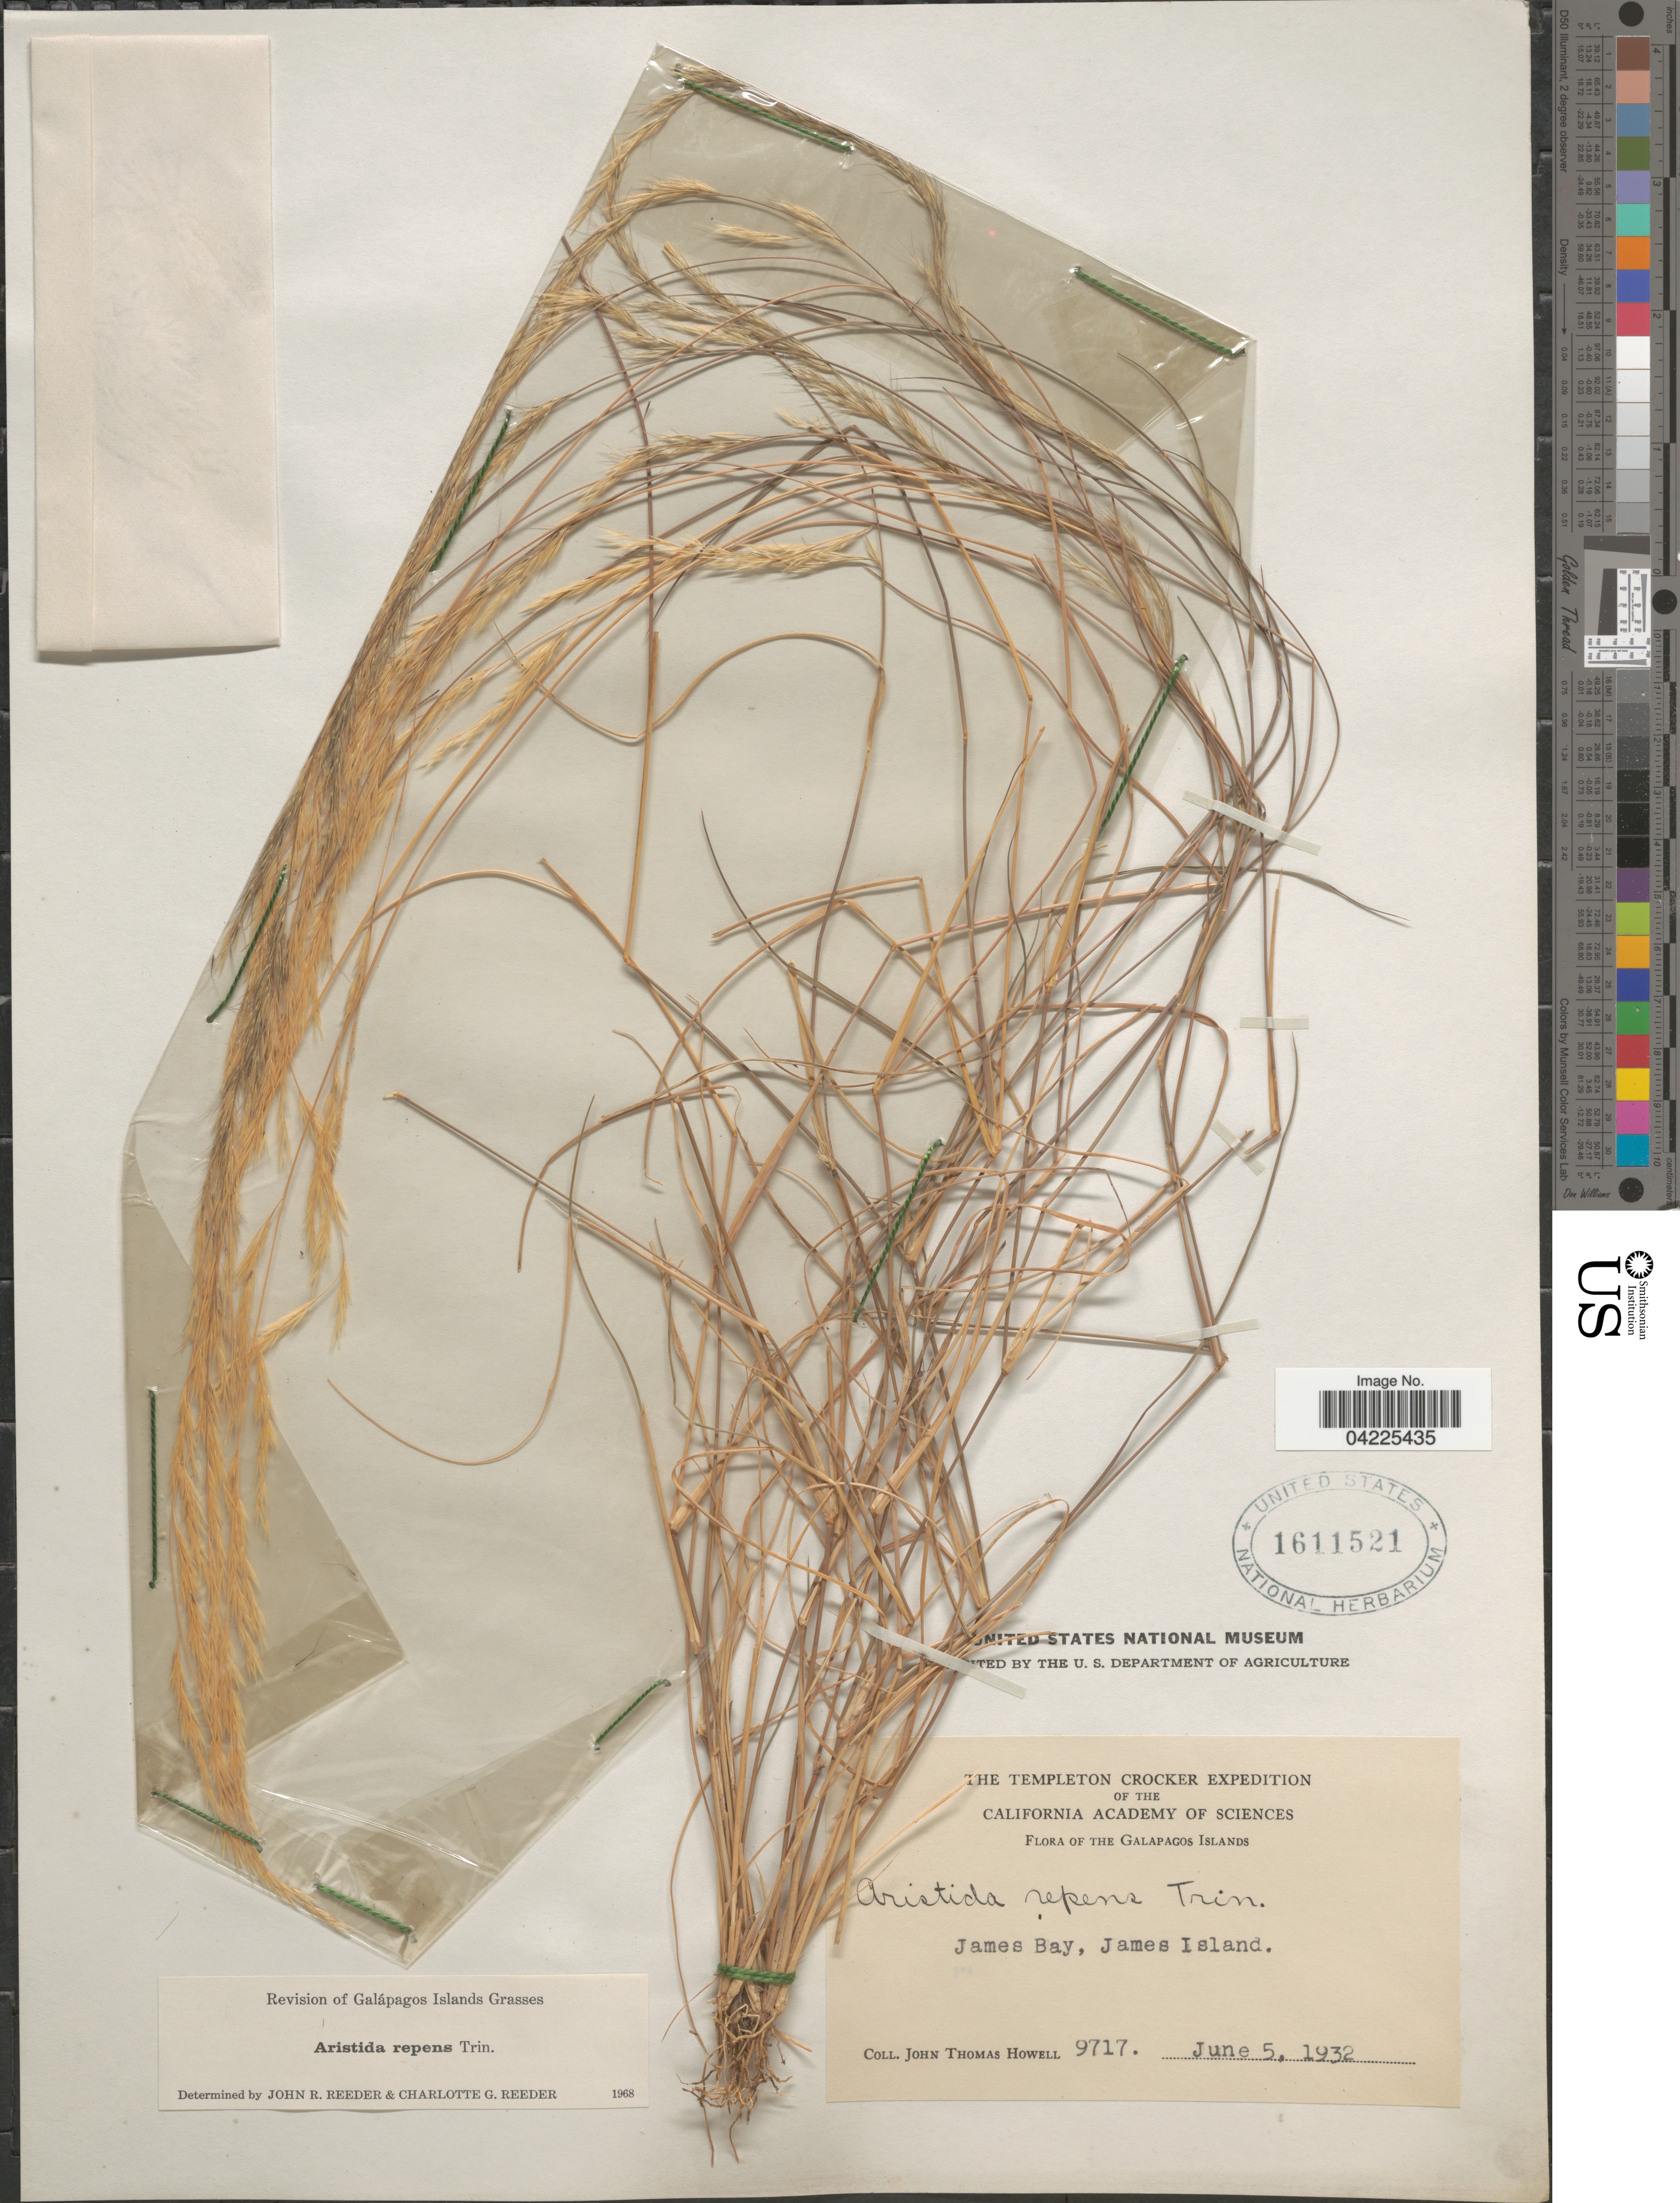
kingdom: Plantae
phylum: Tracheophyta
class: Liliopsida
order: Poales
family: Poaceae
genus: Aristida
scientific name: Aristida repens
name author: Trin.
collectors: J. T. Howell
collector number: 9717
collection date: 1932-06-05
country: Ecuador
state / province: Colón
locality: The Templeton Crocker Expedition. The Galapagos Islands. James Bay, James Island.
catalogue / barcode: US 1611521